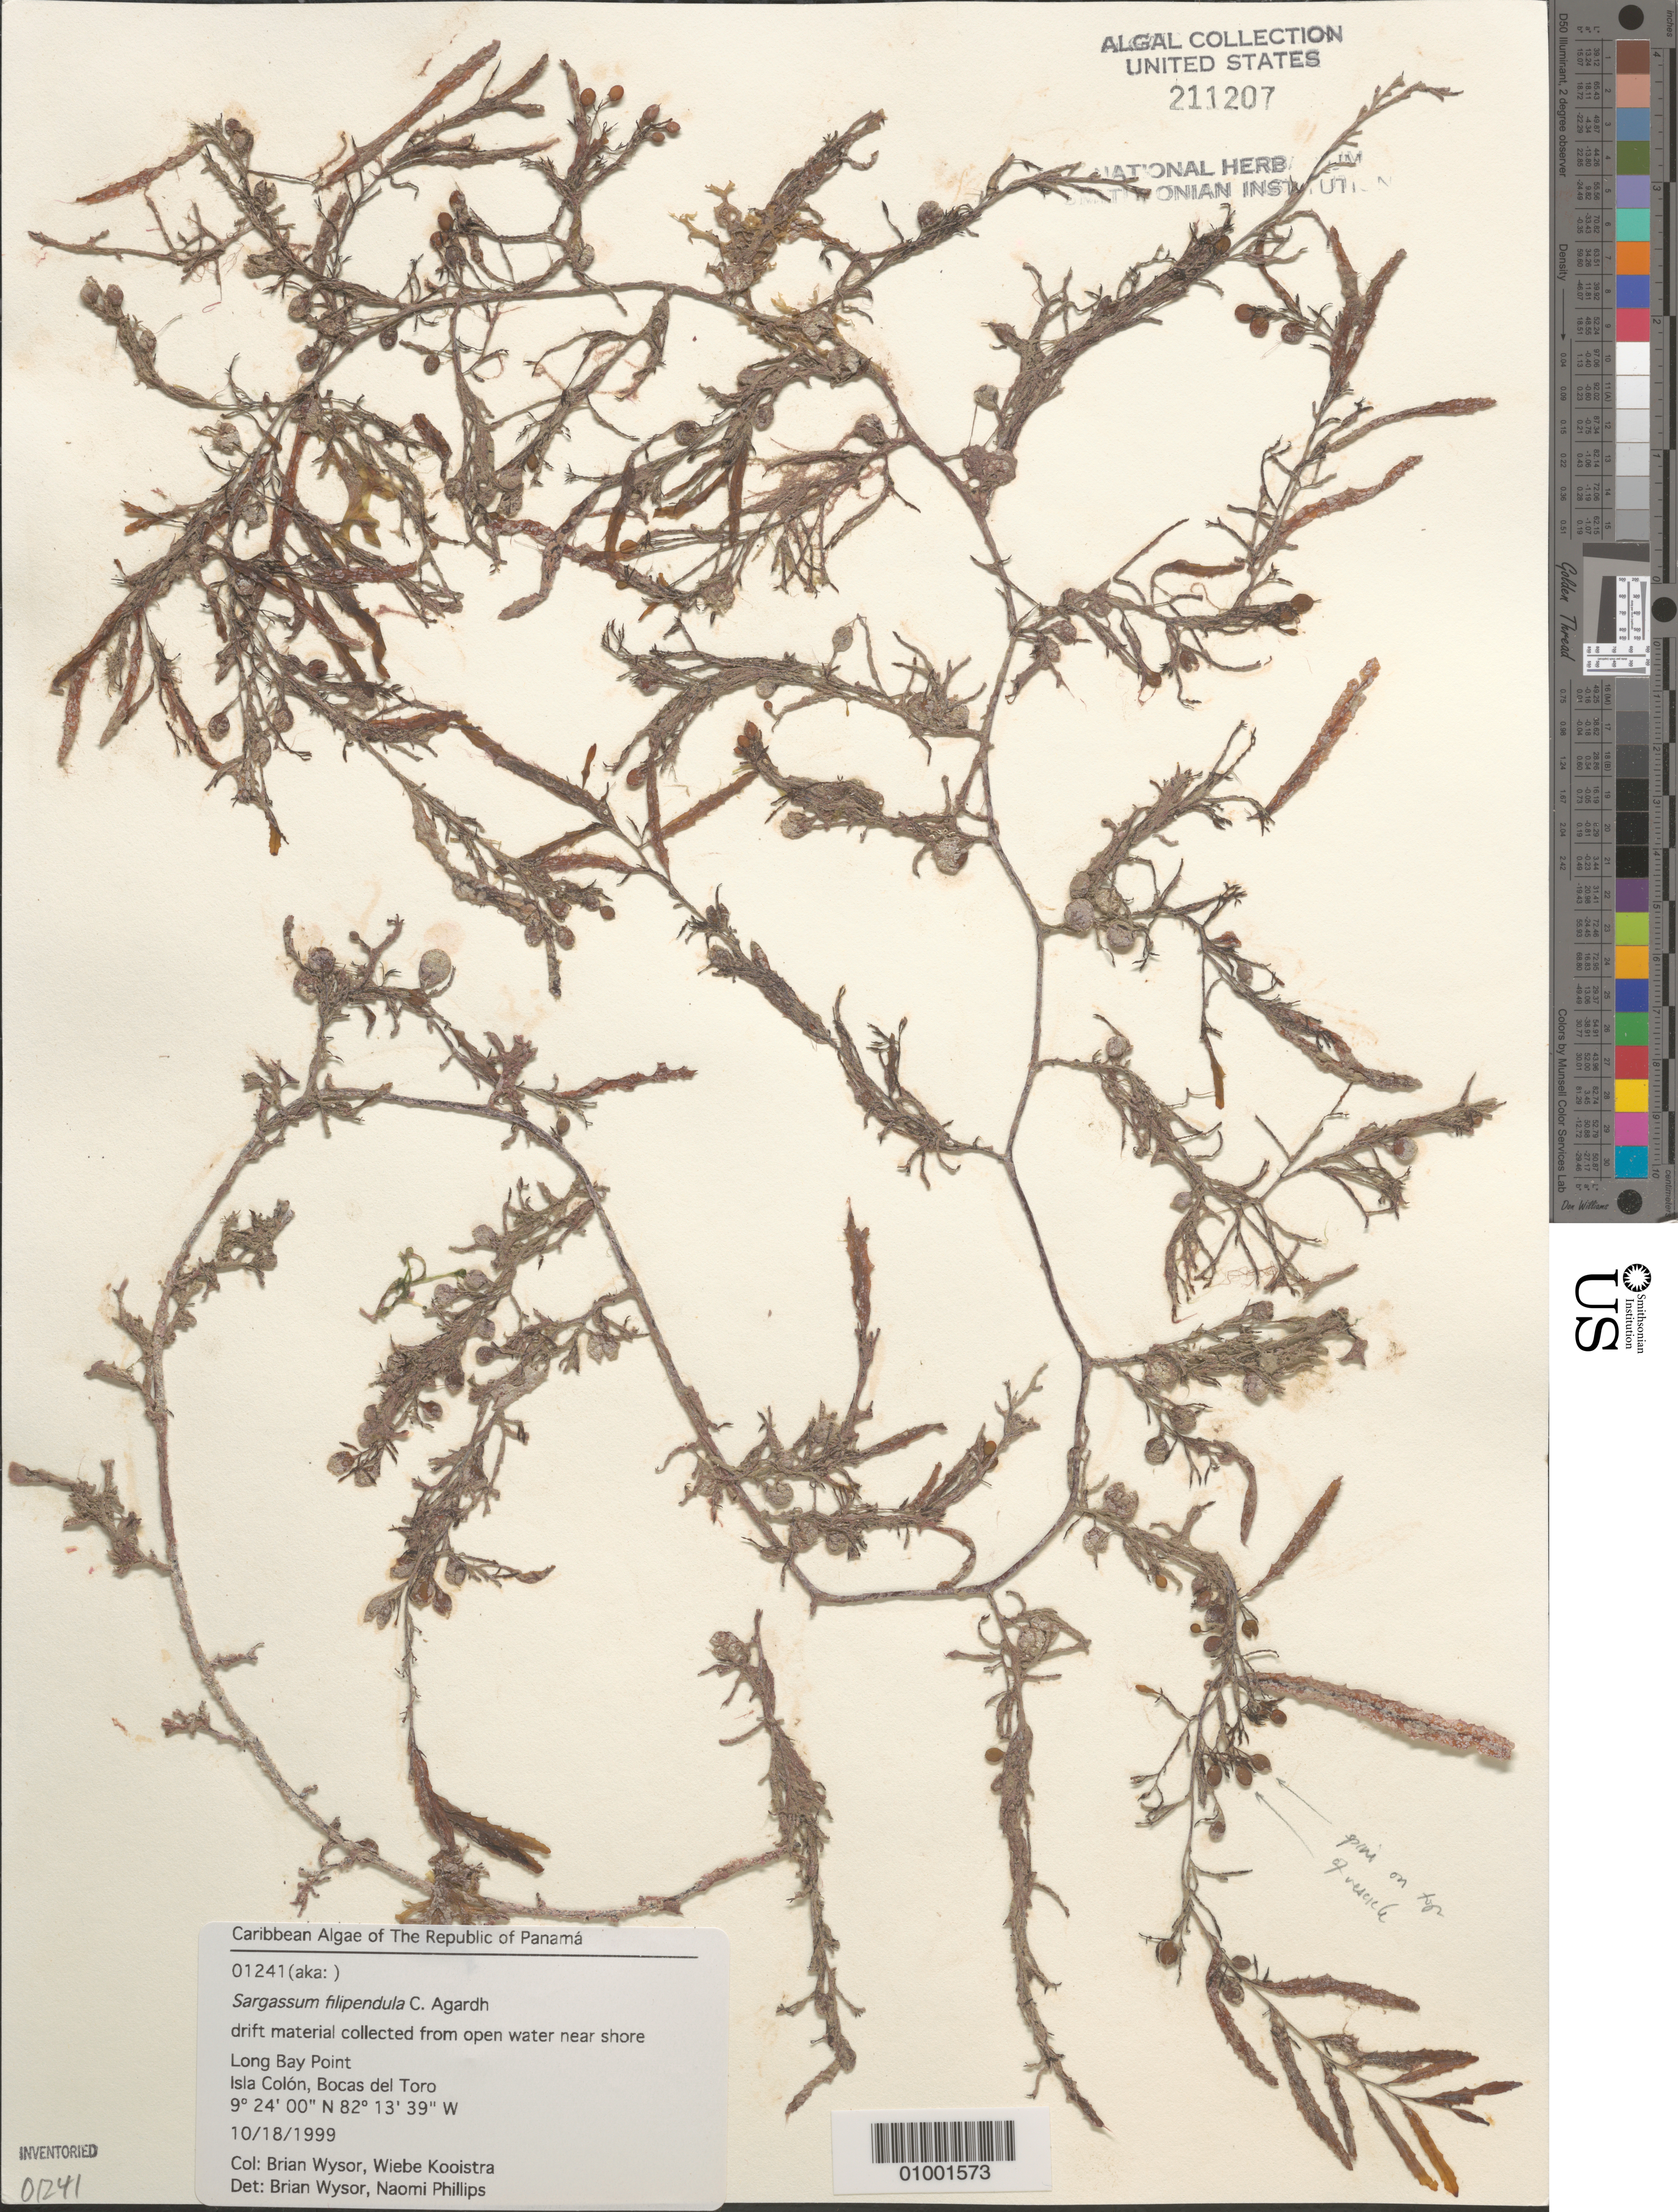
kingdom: Chromista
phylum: Ochrophyta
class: Phaeophyceae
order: Fucales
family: Sargassaceae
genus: Sargassum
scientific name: Sargassum filipendula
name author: C. Agardh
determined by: Wysor, B.; Phillips, N.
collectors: B. Wysor & W. Kooistra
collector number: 01241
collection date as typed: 18 Oct 1999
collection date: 1999-10-18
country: Panama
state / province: Bocas del Toro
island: Colón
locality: Long Bay Point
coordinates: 9 24' 00" N, 82 13' 39" W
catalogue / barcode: US 211207